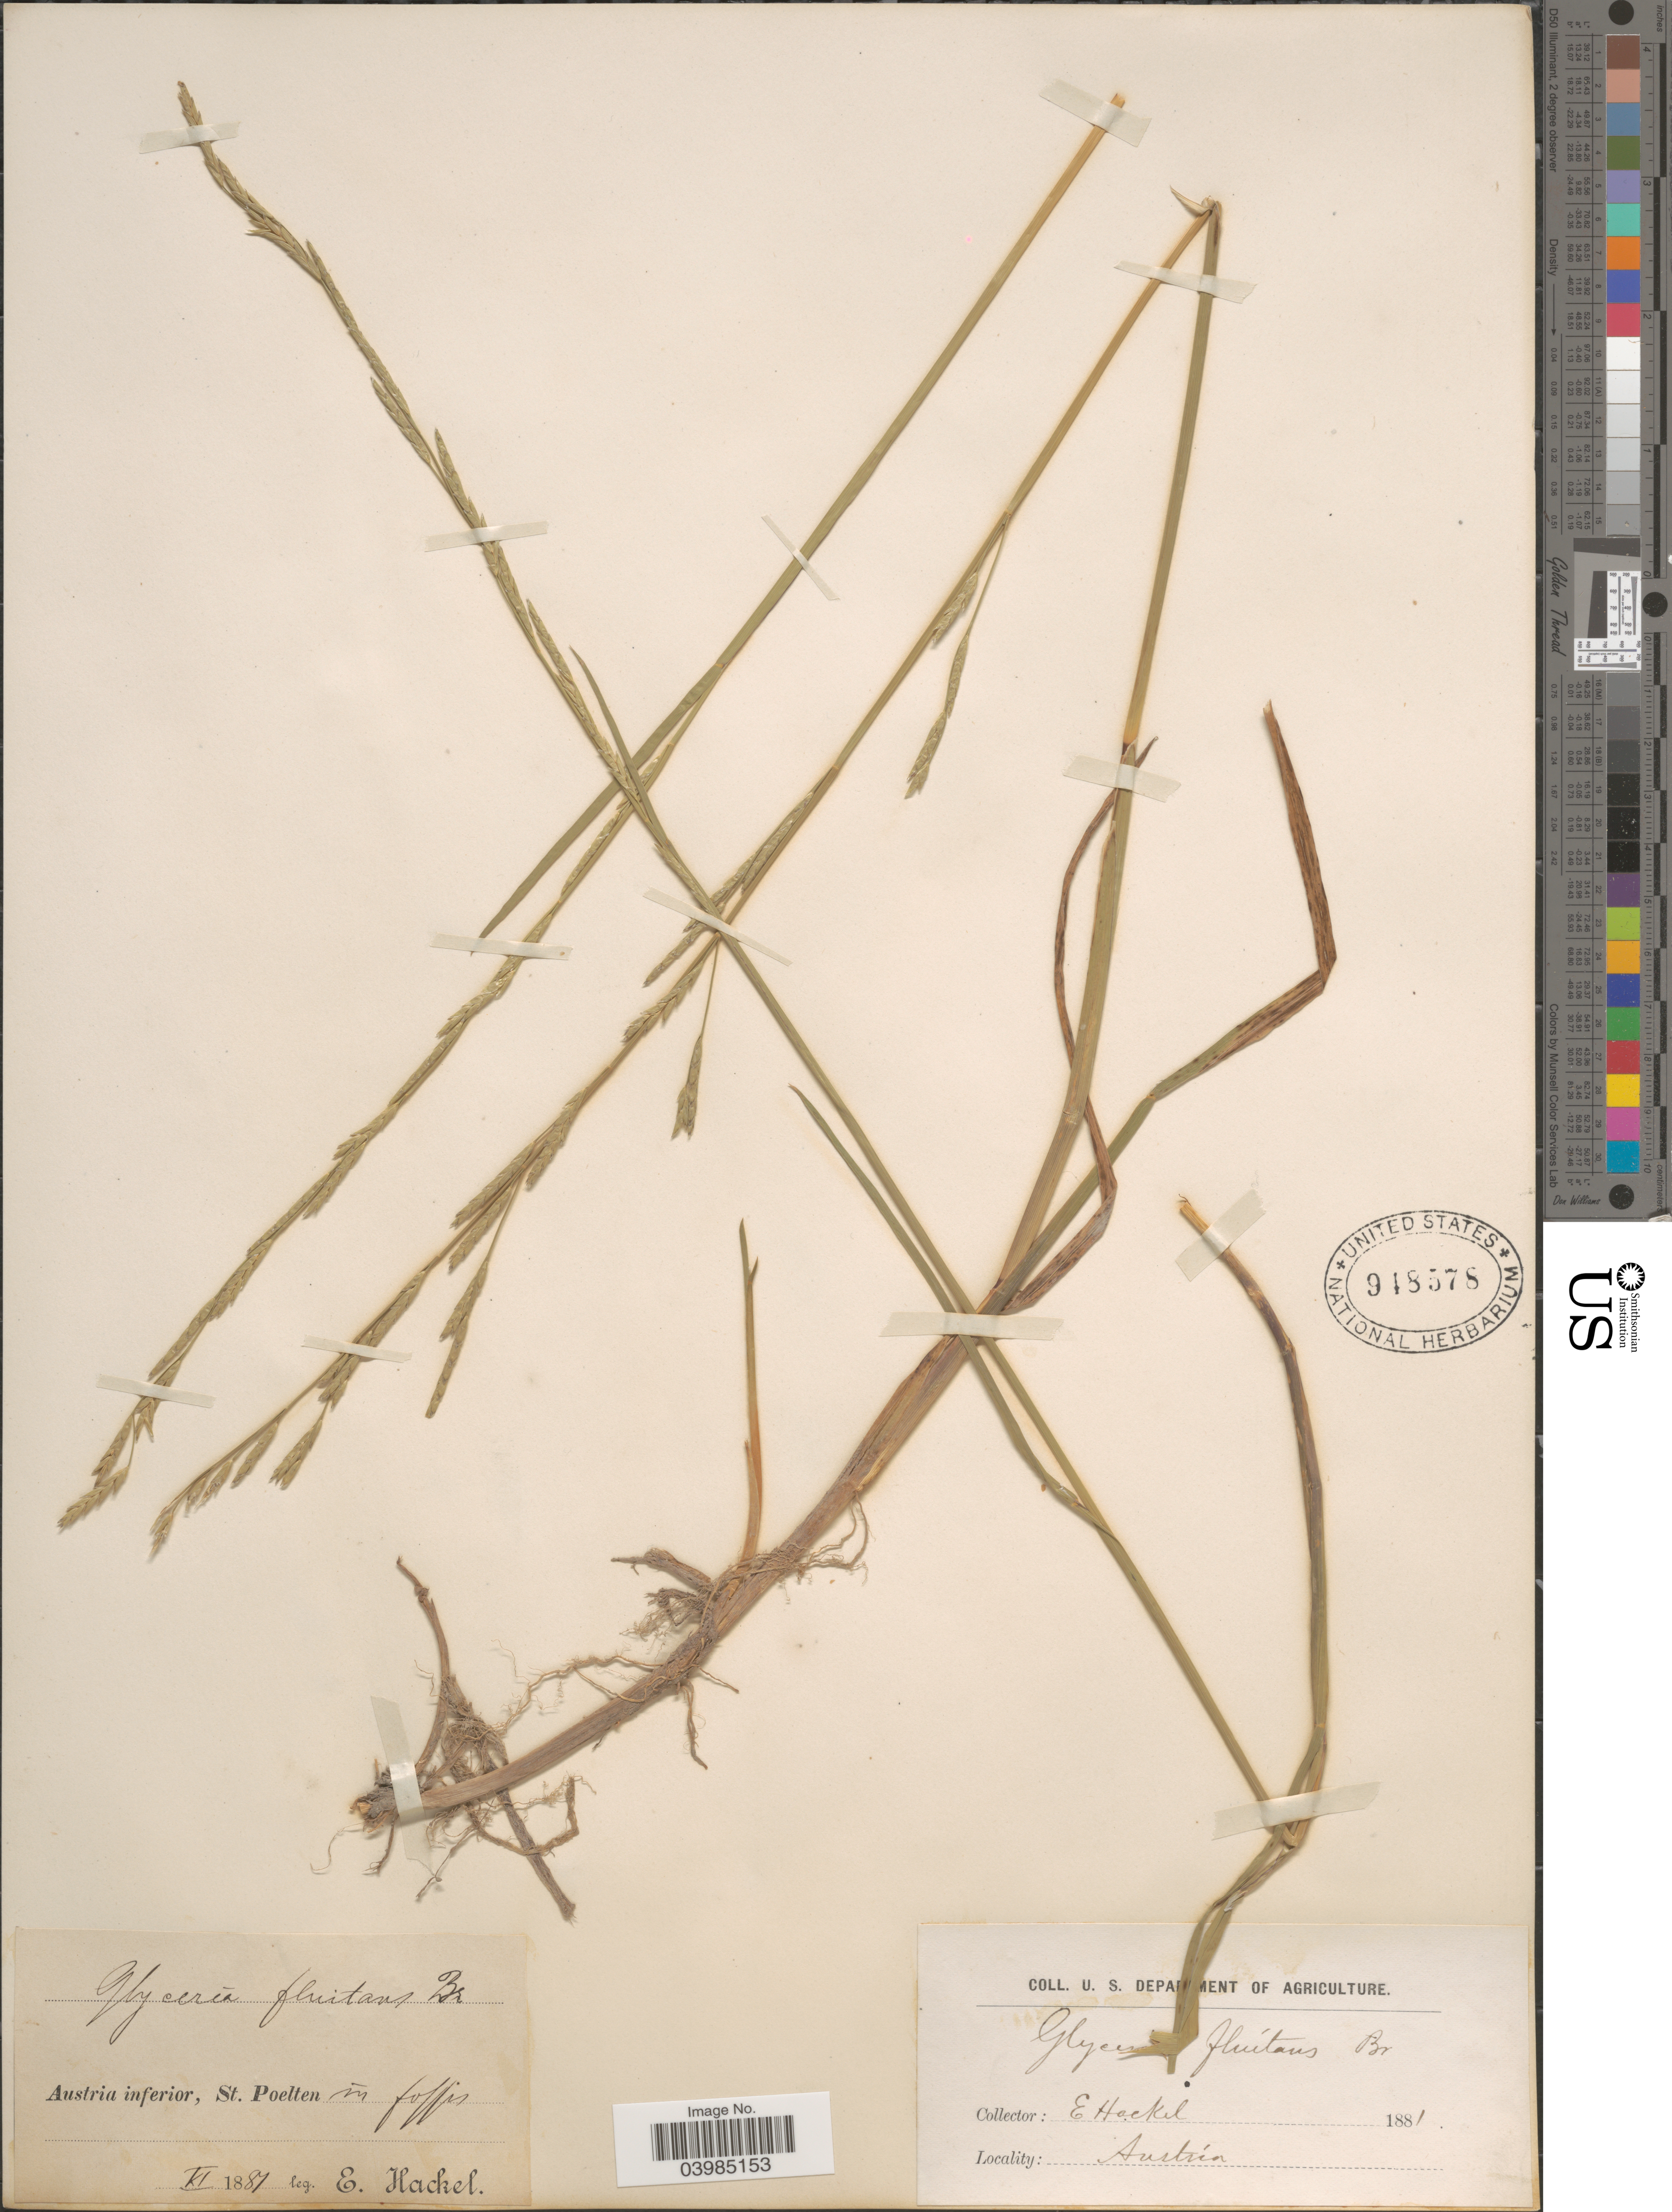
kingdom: Plantae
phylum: Tracheophyta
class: Liliopsida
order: Poales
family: Poaceae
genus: Glyceria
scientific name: Glyceria fluitans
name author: (L.) R. Br.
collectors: E. Hackel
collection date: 1881-02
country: Austria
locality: Austria inferior, St. Poelten im fossis.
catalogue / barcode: US 918578